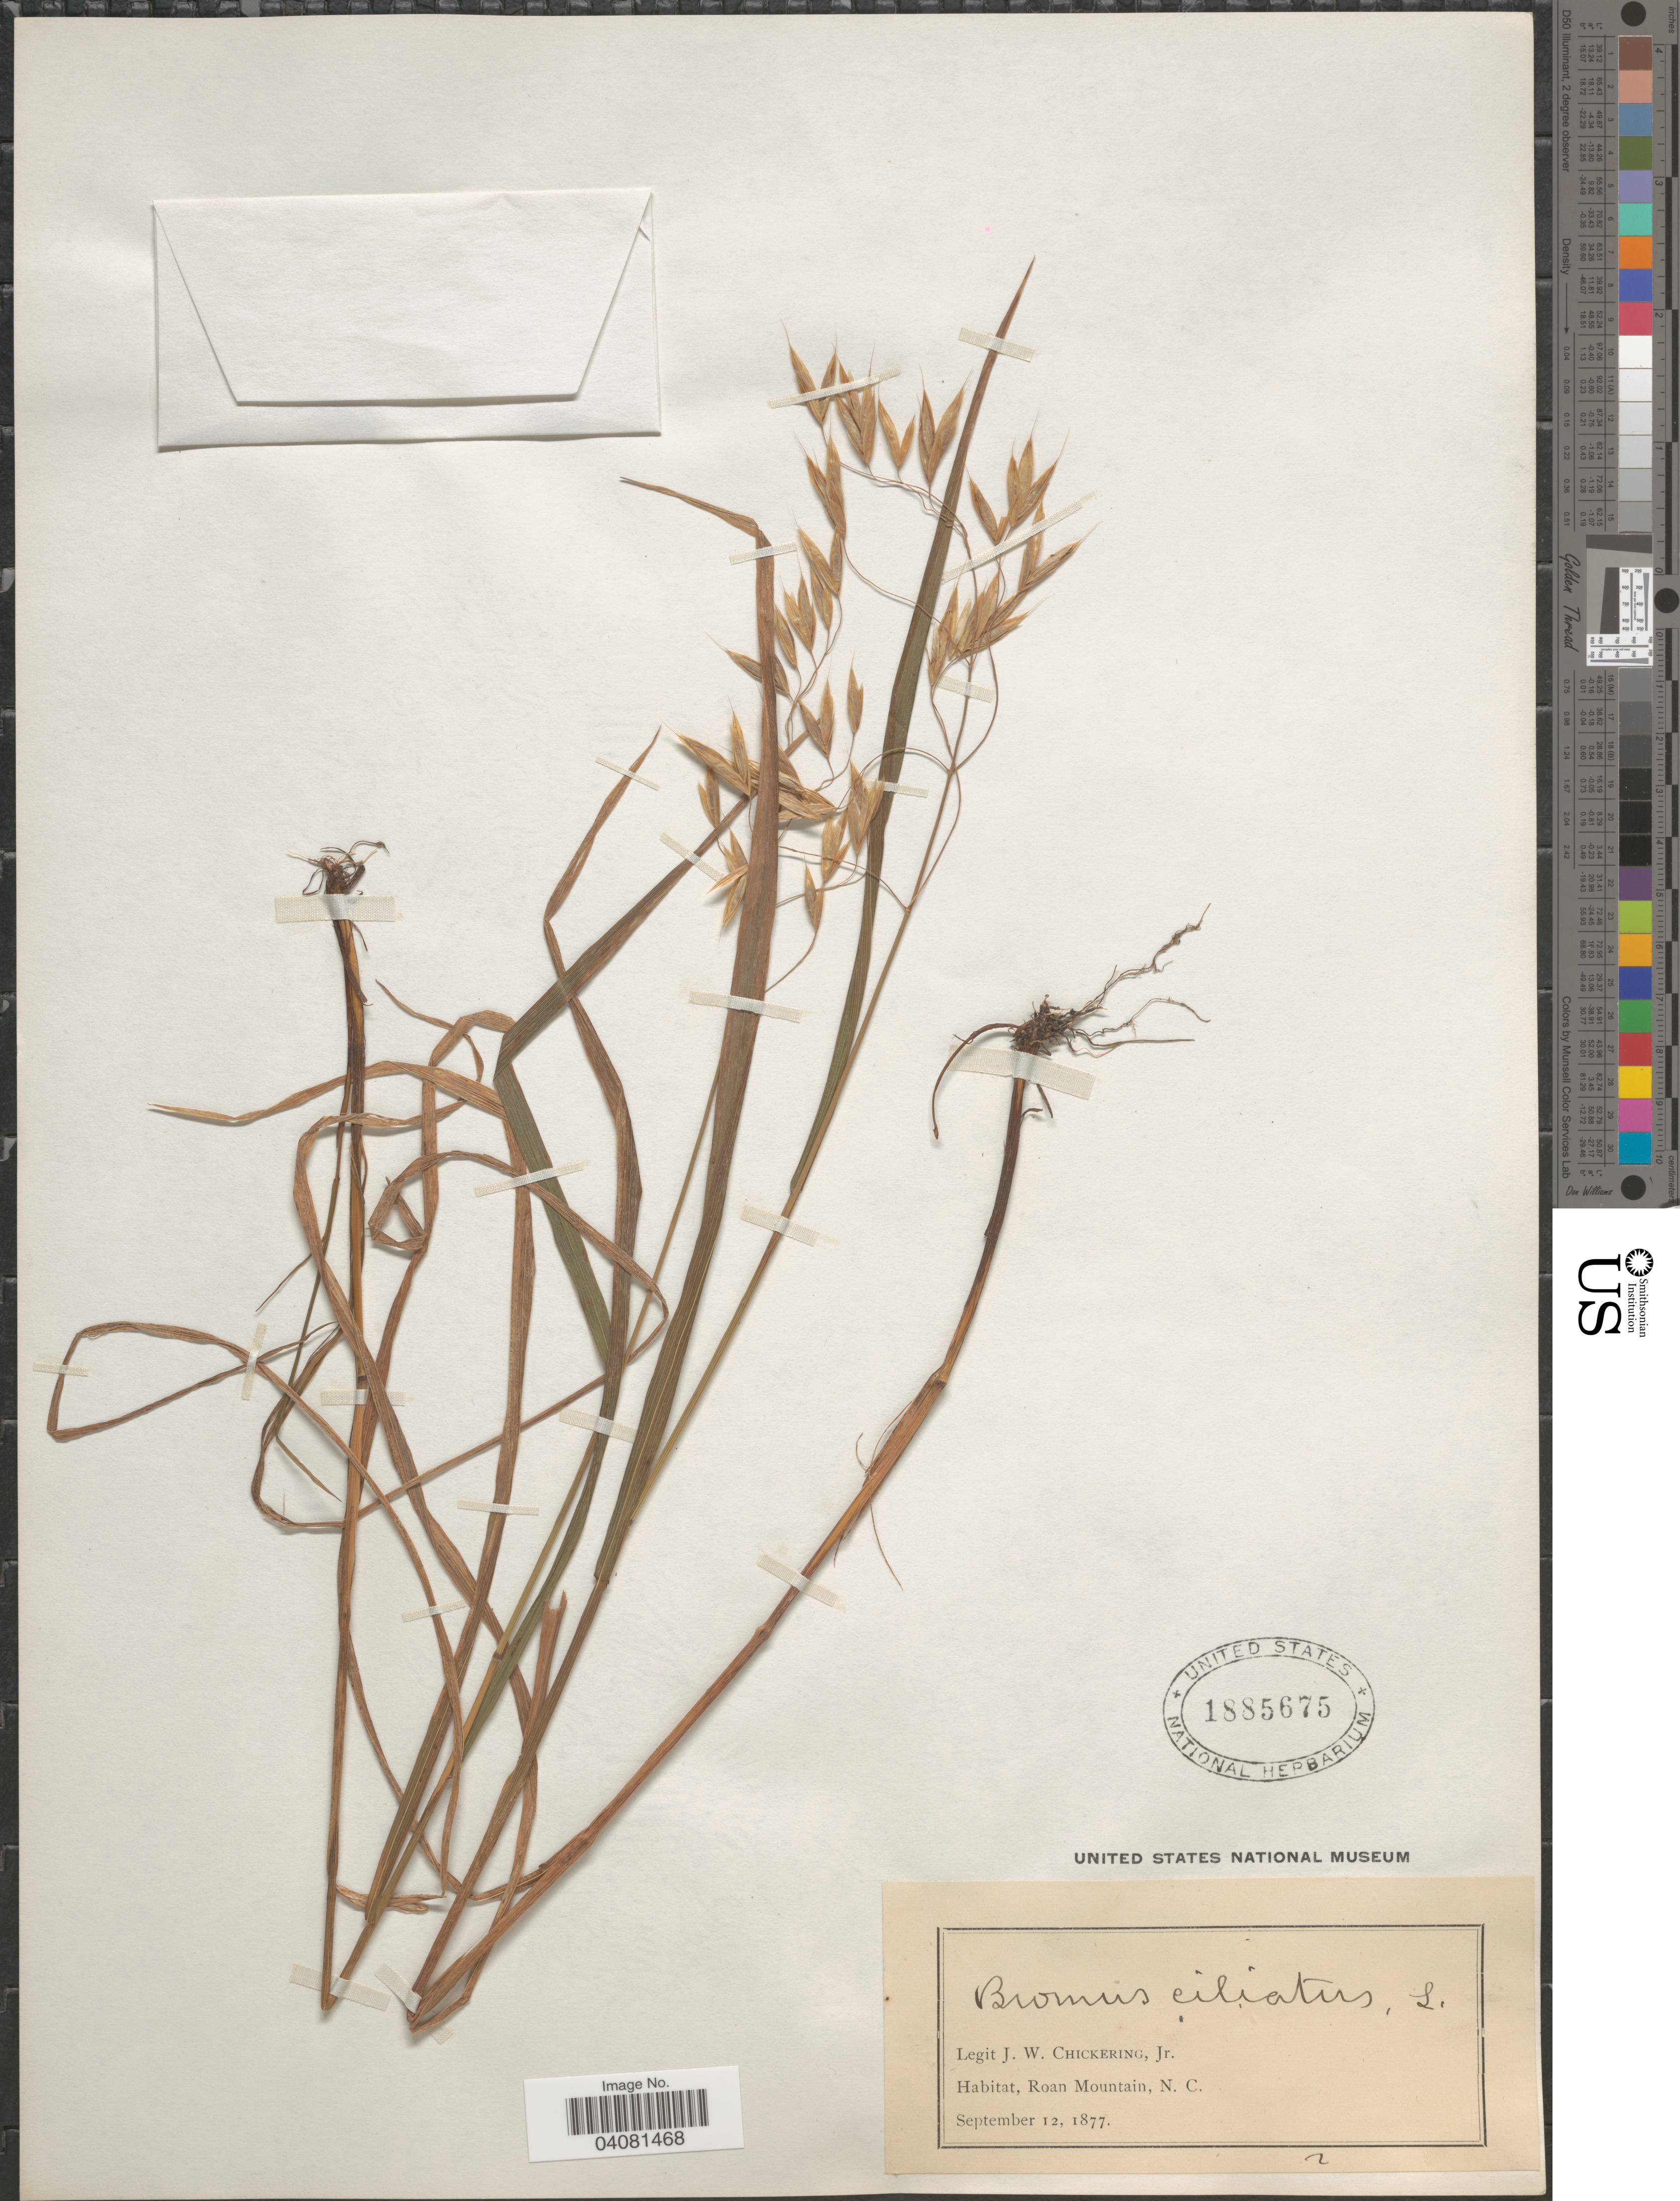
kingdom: Plantae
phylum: Tracheophyta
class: Liliopsida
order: Poales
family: Poaceae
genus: Bromus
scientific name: Bromus ciliatus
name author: L.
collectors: J. W. Chickering Jr.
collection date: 1877-09-12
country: United States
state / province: North Carolina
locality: Roan Mountain.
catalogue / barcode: US 1885675